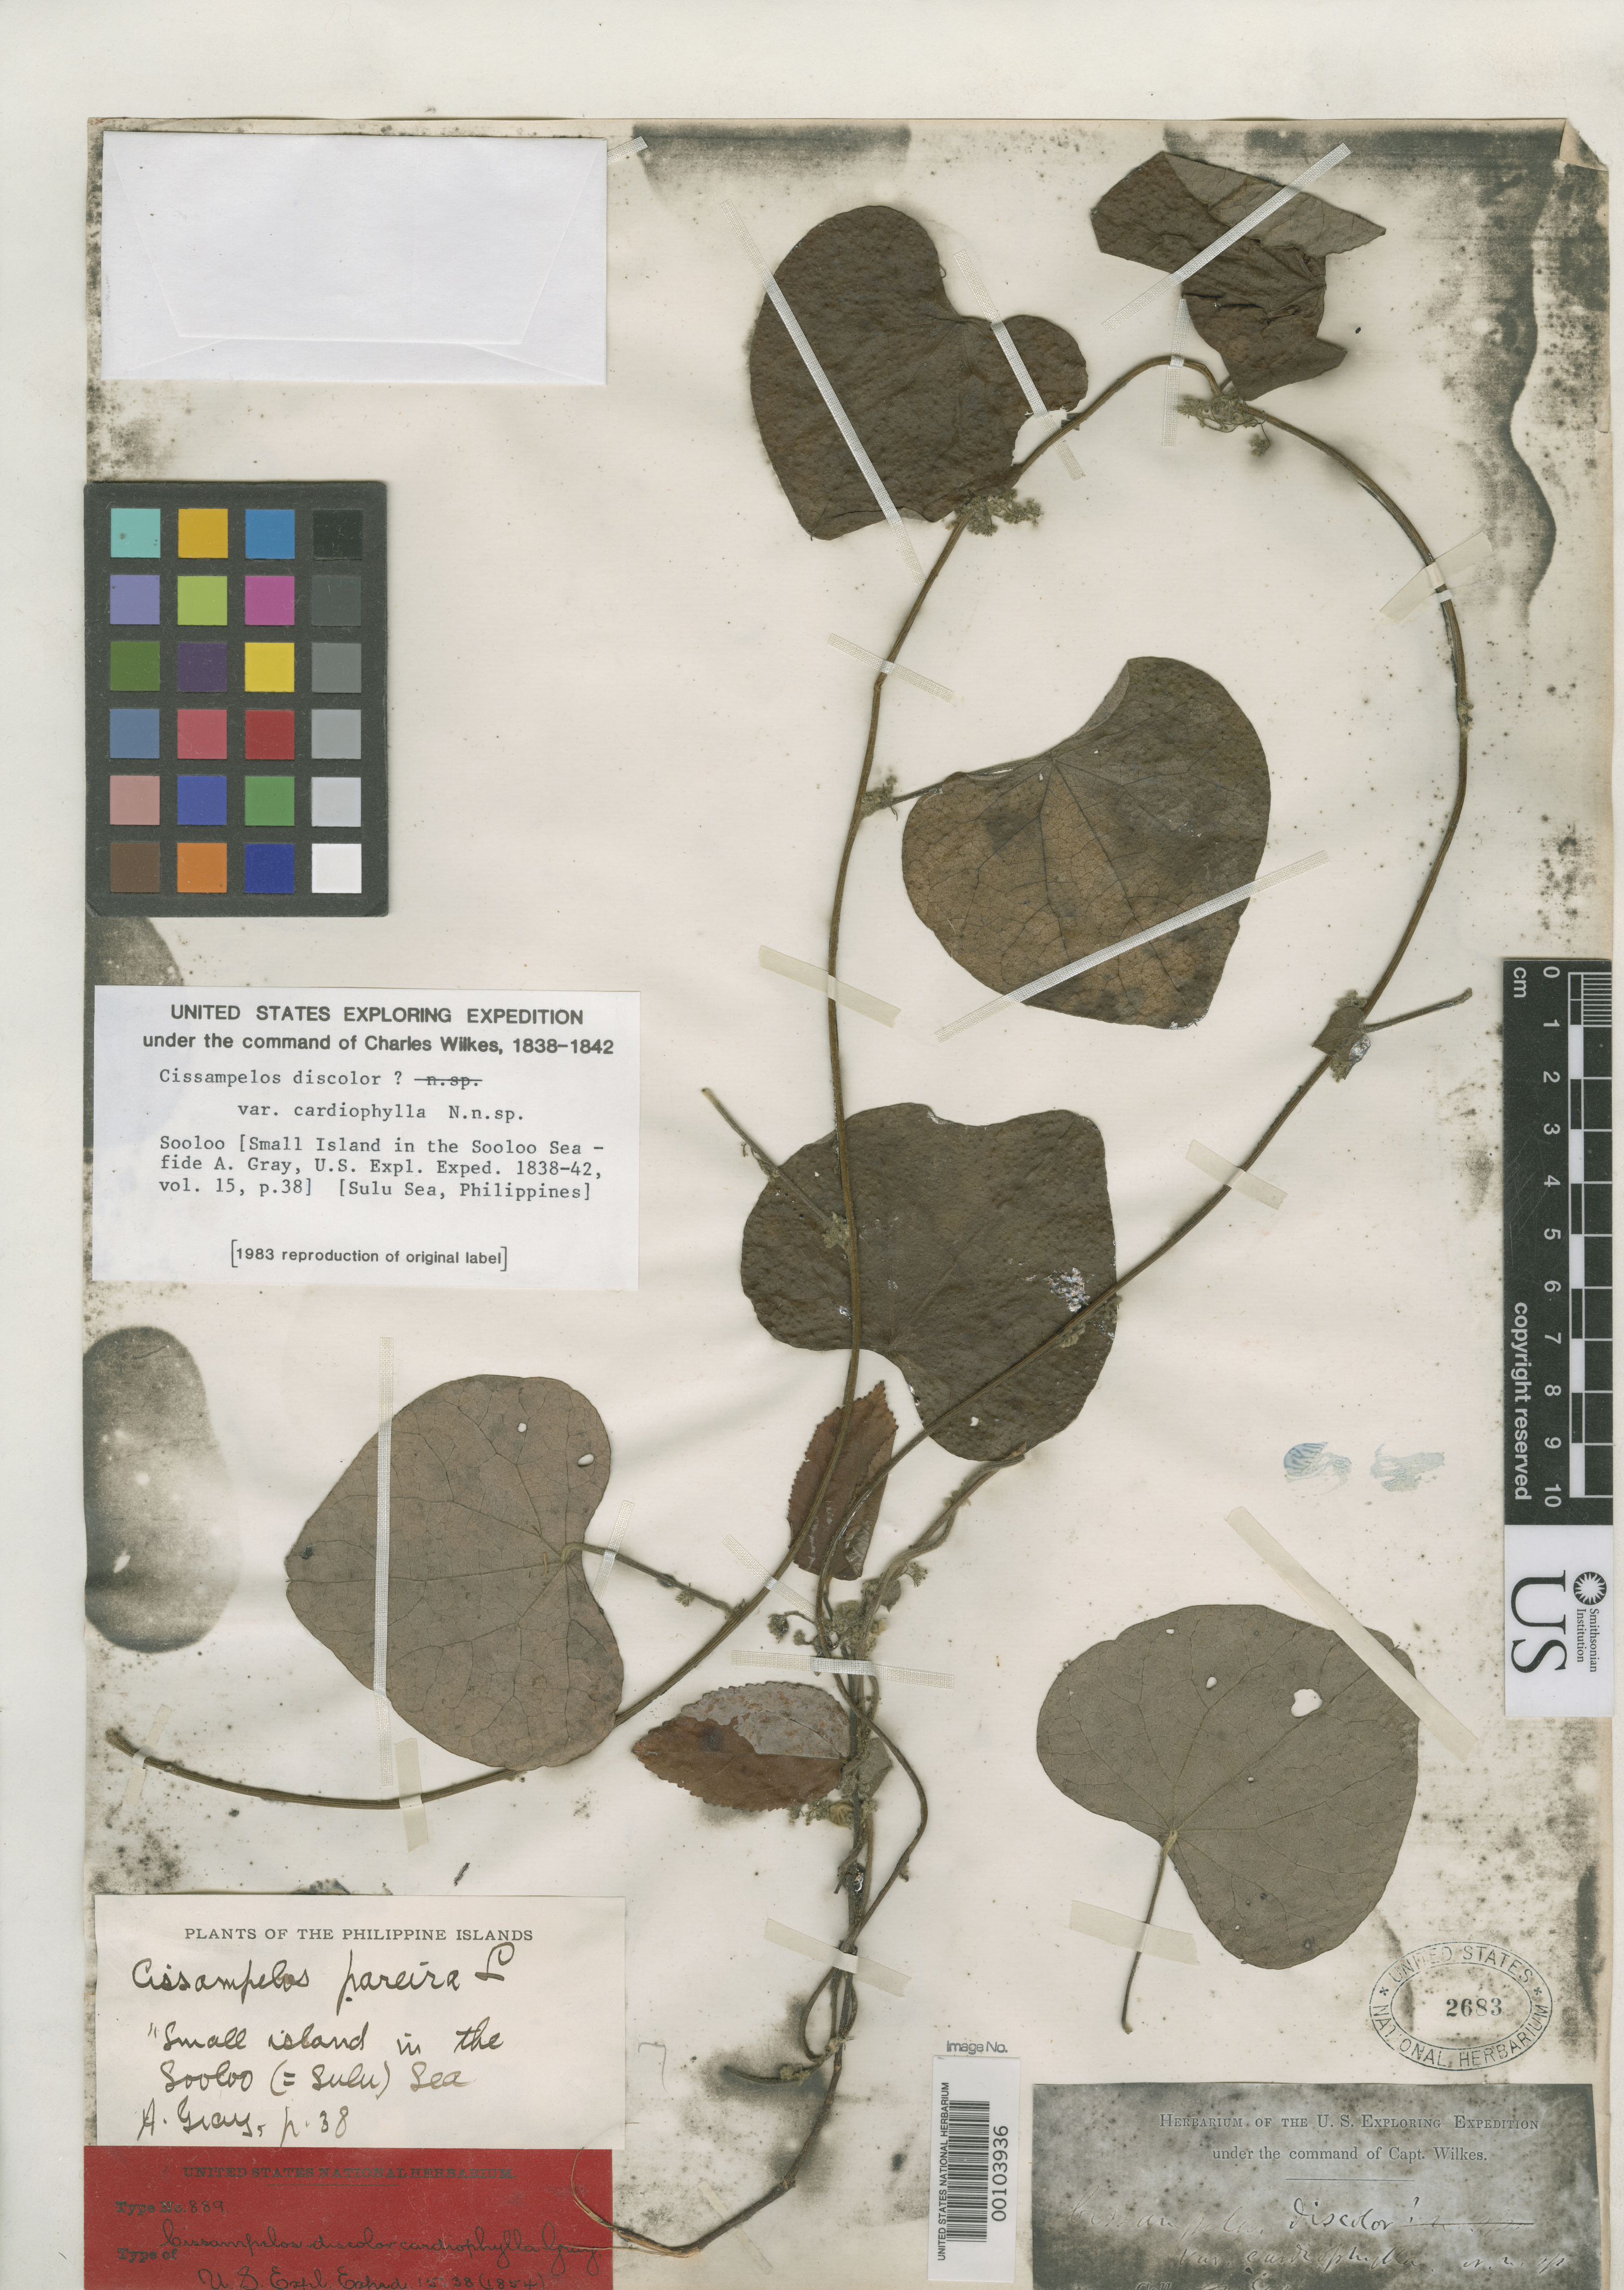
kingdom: Plantae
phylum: Tracheophyta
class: Magnoliopsida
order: Ranunculales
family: Menispermaceae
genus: Cissampelos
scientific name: Cissampelos discolor var. cardiophylla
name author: A. Gray in Wilkes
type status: Holotype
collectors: Wilkes Explor. Exped.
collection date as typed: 1838 to -- --- 1842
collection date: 1838/1842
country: Philippines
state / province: Muslim Mindanao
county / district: Sulu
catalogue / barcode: US 2683